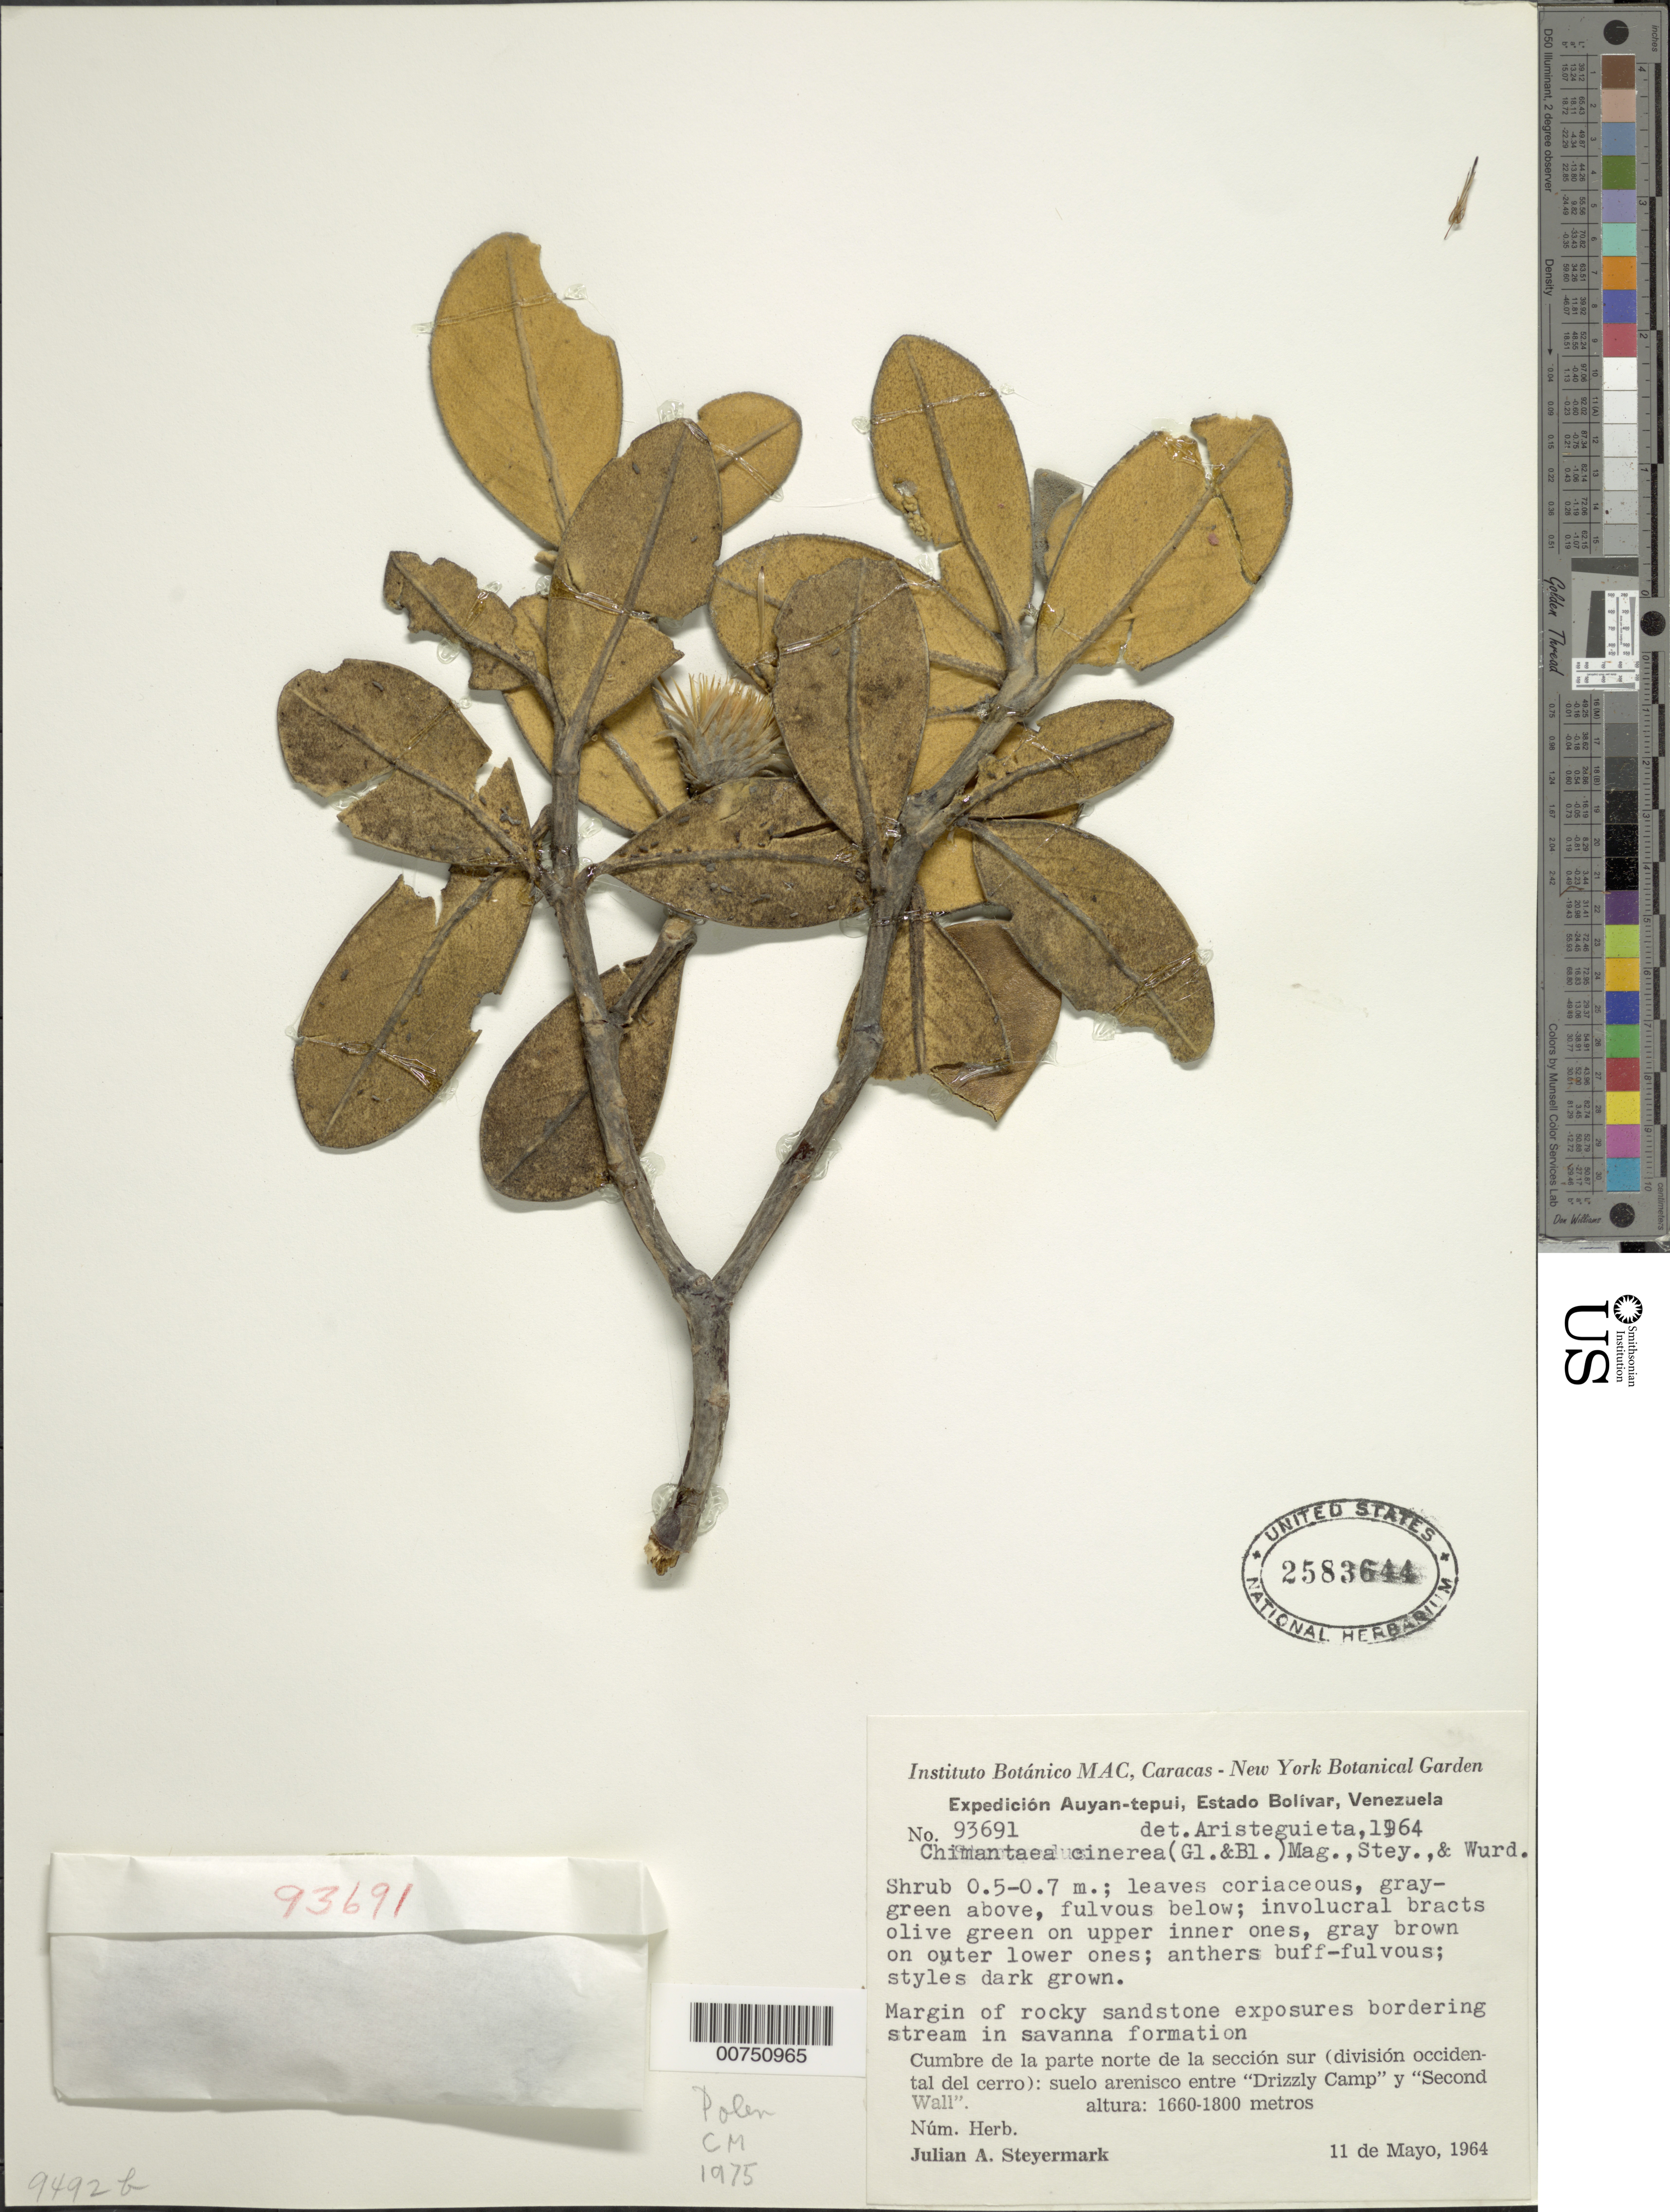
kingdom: Plantae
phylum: Tracheophyta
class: Magnoliopsida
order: Asterales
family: Asteraceae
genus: Chimantaea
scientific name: Chimantaea cinerea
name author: (Gleason & S.F. Blake) Maguire et al.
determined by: Aristeguieta, L.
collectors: J. Steyermark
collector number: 93691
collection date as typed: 11-May-64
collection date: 1964-05-11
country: Venezuela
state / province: Bolívar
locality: Auyan-tepuí, cumbre de la parte norte de la sección sur (div. occidental del cerro): entre "Drizzly Camp" y "Second Wall"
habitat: Suelo arenisco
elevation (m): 1660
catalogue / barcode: US 2583644